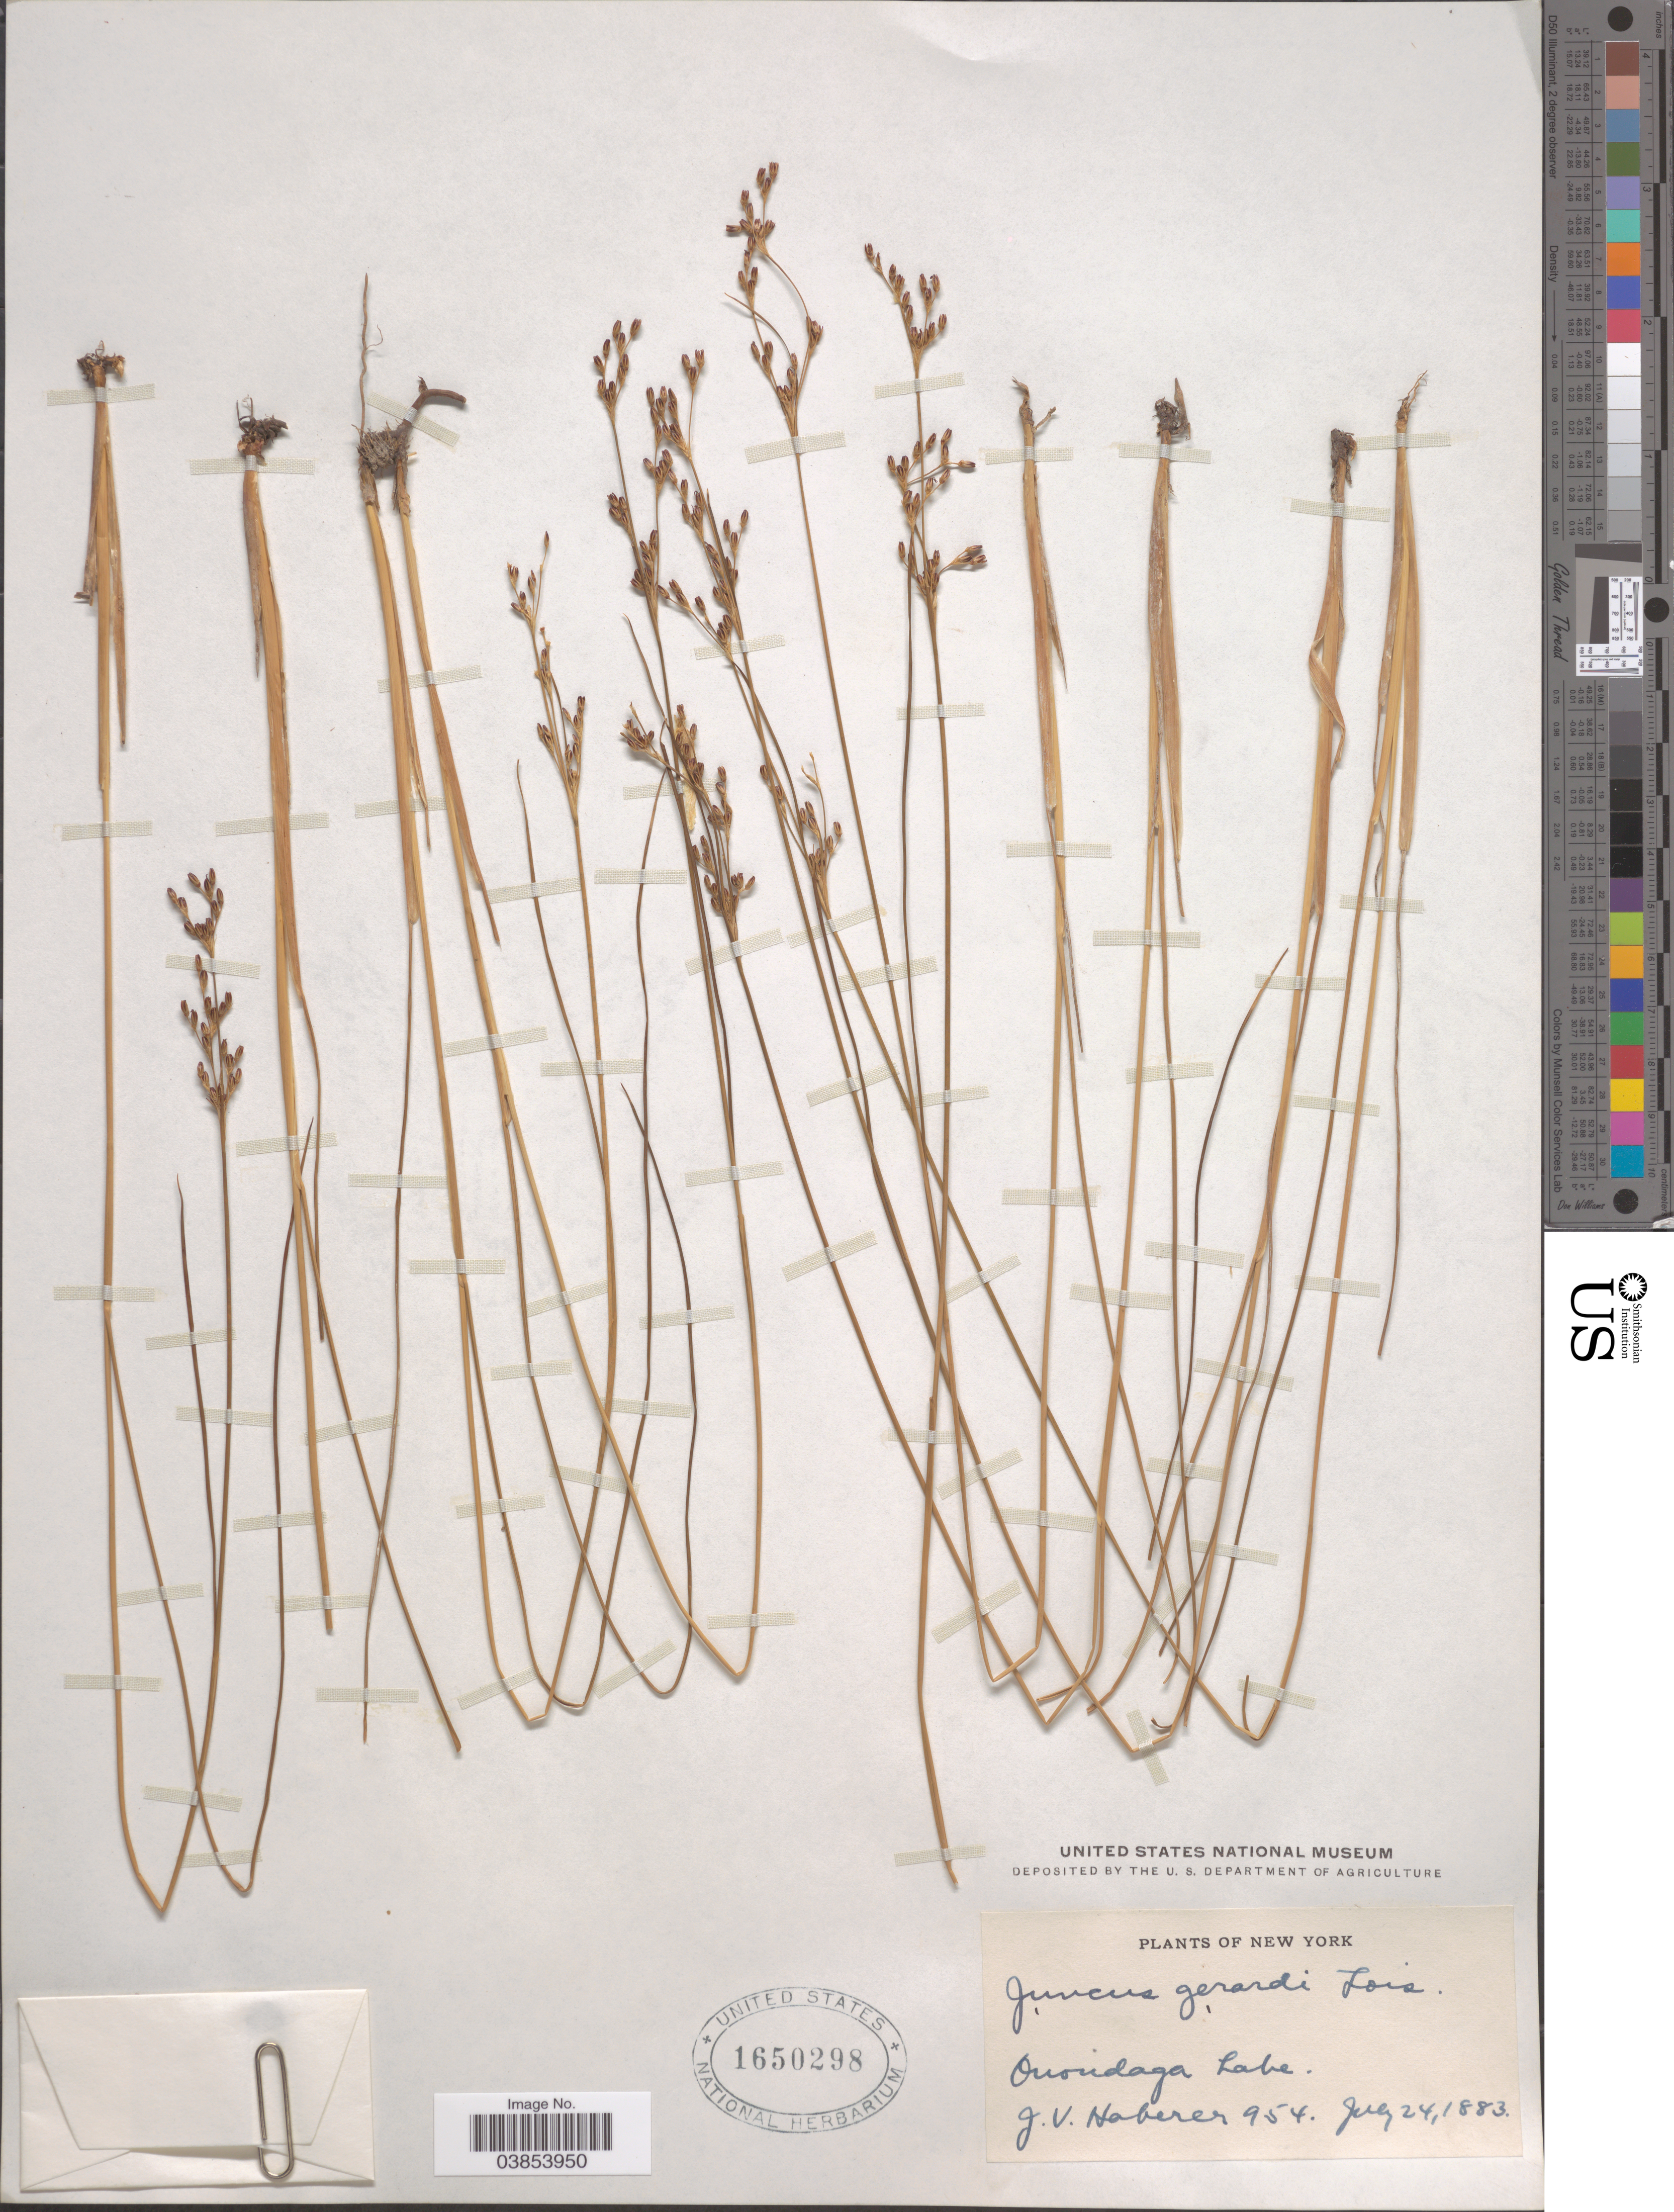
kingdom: Plantae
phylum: Tracheophyta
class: Liliopsida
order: Poales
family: Juncaceae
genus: Juncus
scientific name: Juncus gerardi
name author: Loisel.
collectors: J. V. Haberer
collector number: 954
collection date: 1883-07-24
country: United States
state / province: New York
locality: Onondaga Lake.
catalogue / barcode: US 1650298